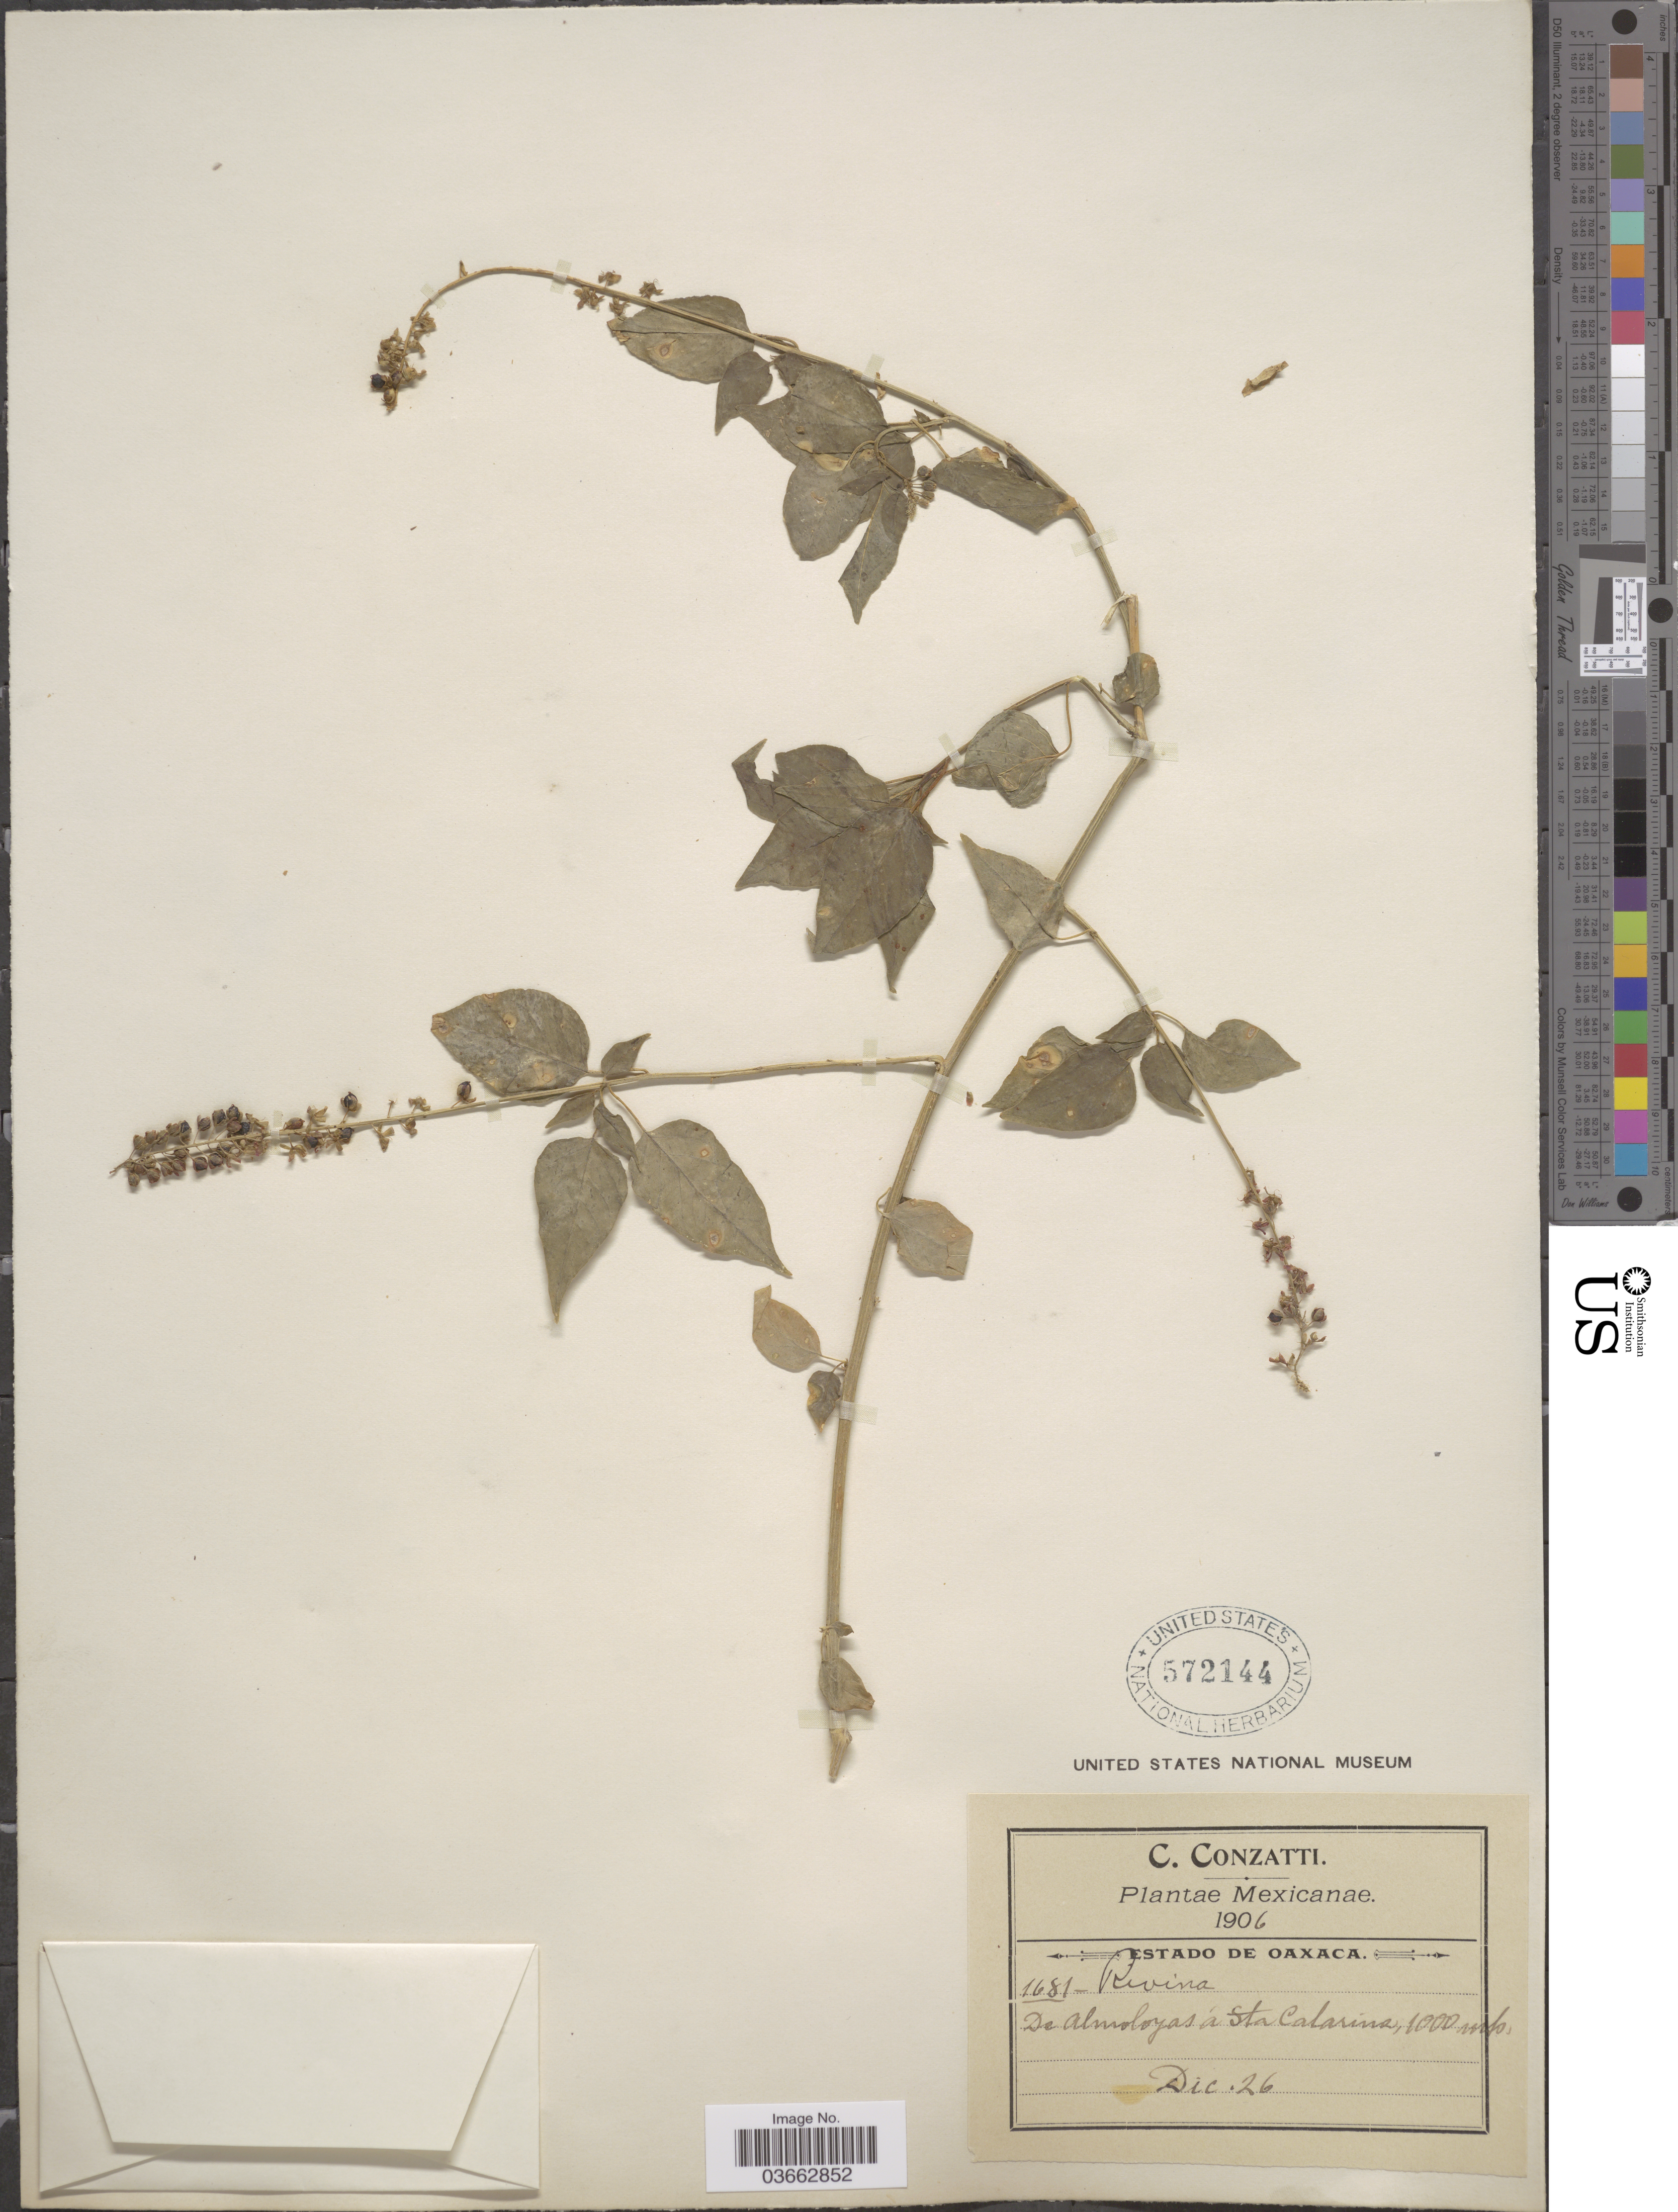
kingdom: Plantae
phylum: Tracheophyta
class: Magnoliopsida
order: Caryophyllales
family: Phytolaccaceae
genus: Rivina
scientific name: Rivina humilis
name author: L.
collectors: C. Conzatti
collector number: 1681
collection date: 1906-12-26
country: Mexico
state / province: Oaxaca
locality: De Almoloyas á Sta. Catarina.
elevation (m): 1000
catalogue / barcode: US 572144